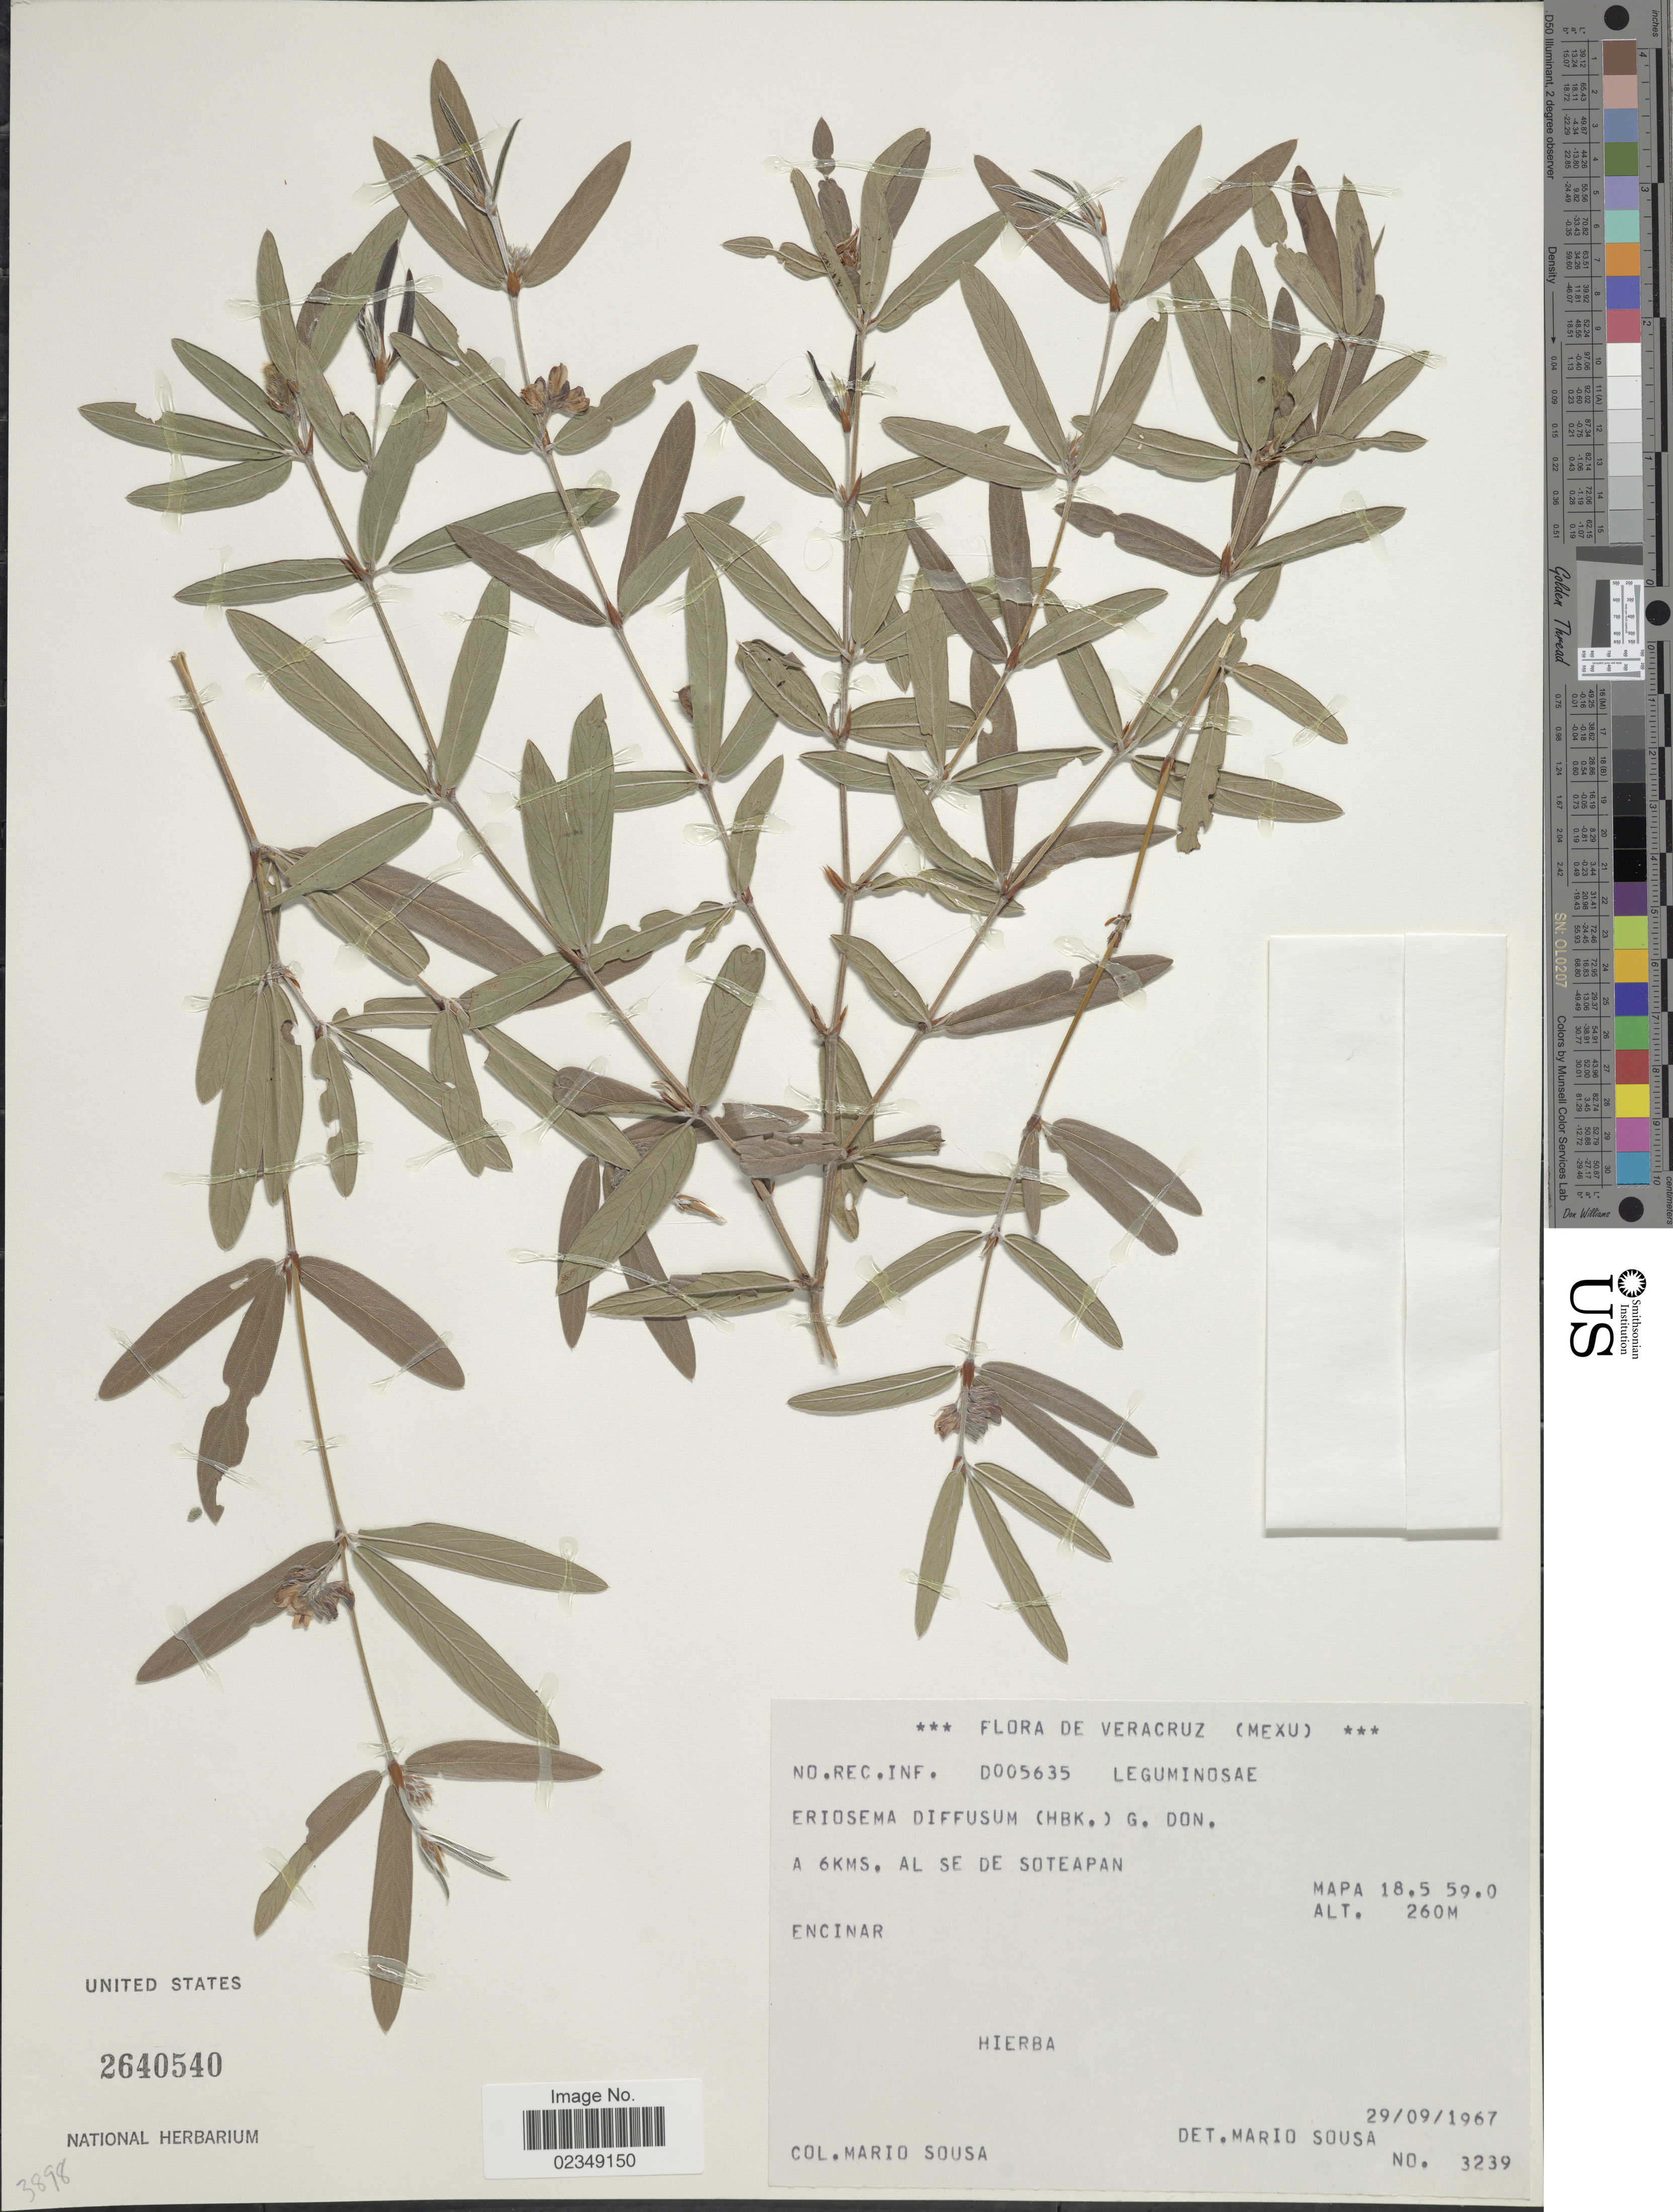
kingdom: Plantae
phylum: Tracheophyta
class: Magnoliopsida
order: Fabales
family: Fabaceae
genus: Eriosema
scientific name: Eriosema diffusum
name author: (Kunth) G. Don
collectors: M. Sousa S.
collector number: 3239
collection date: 1967-09-29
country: Mexico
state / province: Veracruz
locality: Veracruz, A 6Kms. al SE de Soteapan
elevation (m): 260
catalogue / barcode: US 2640540